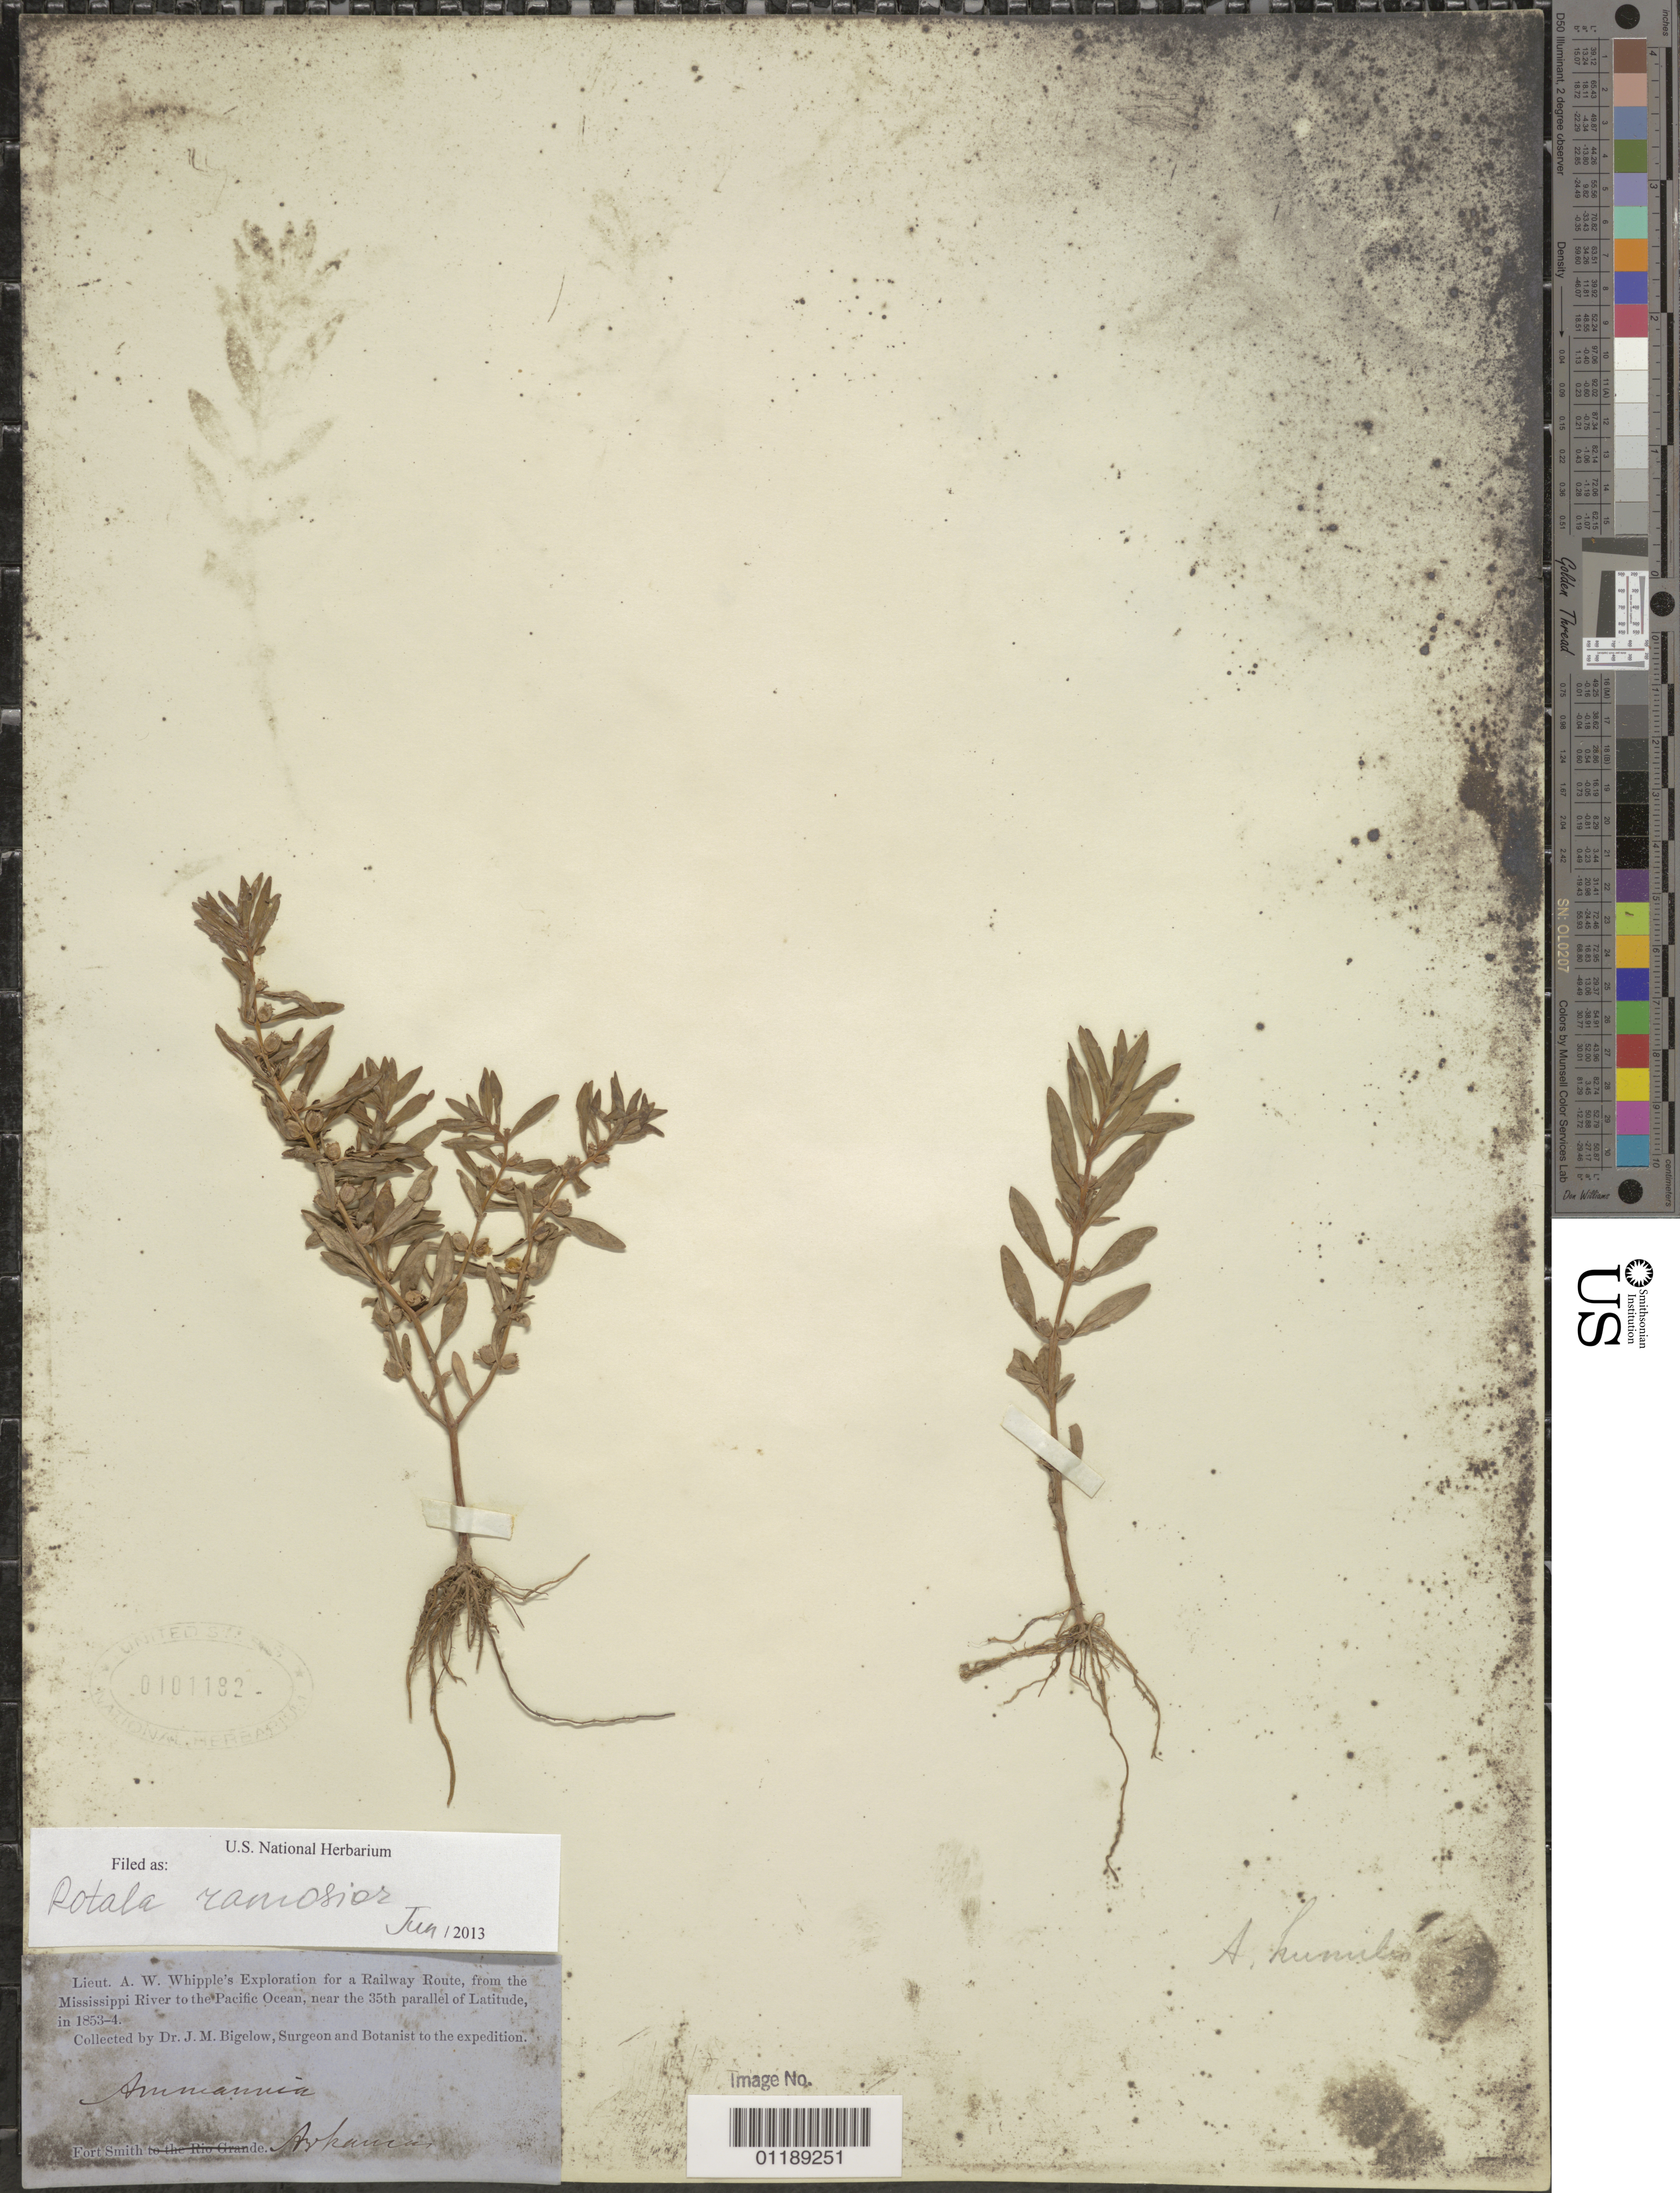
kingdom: Plantae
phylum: Tracheophyta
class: Magnoliopsida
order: Myrtales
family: Lythraceae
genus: Rotala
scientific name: Rotala ramosior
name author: (L.) Koehne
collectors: J. M. Bigelow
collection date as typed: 1853 to -- --- 1854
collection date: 1853/1854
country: United States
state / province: Arkansas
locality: Fort Smith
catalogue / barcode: US 101182